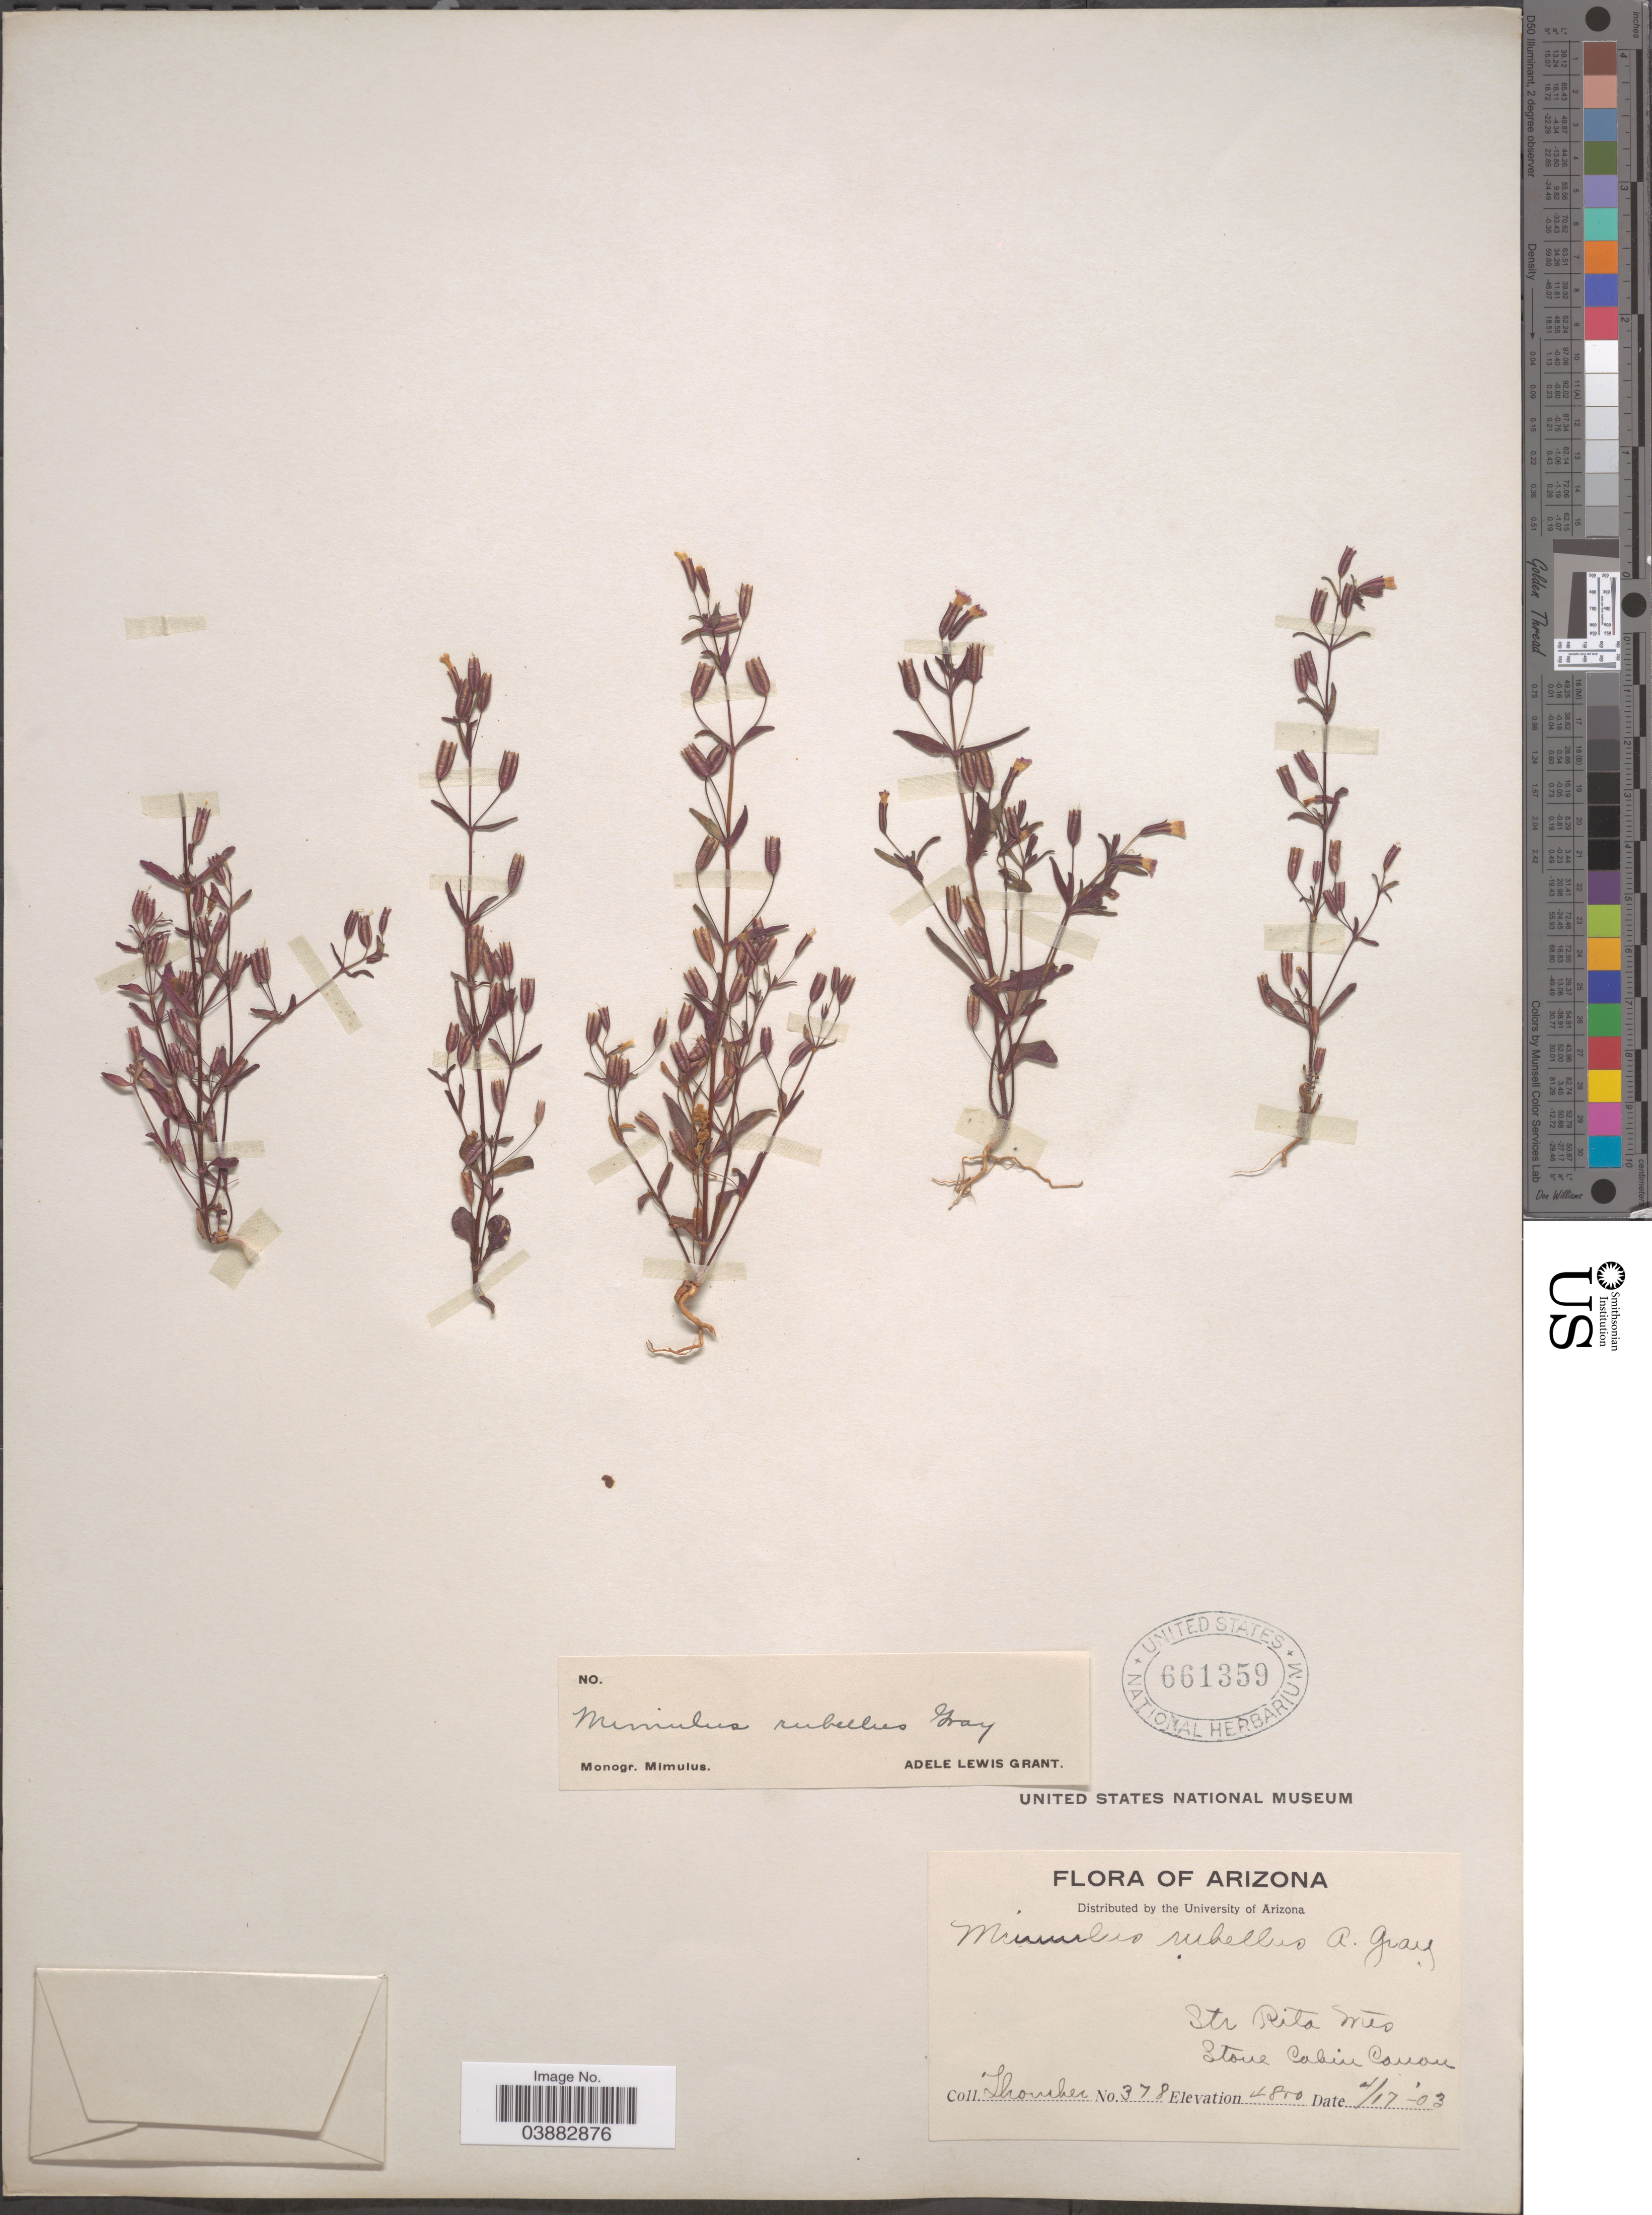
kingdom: Plantae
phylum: Tracheophyta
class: Magnoliopsida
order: Lamiales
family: Phrymaceae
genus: Mimulus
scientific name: Mimulus rubellus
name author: A. Gray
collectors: J. Thornber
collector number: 378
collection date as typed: Transcribed d/m/y: 17/4/3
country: United States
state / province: Arizona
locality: Str Rita Mts. Stone Cabin Canon.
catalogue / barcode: US 661359